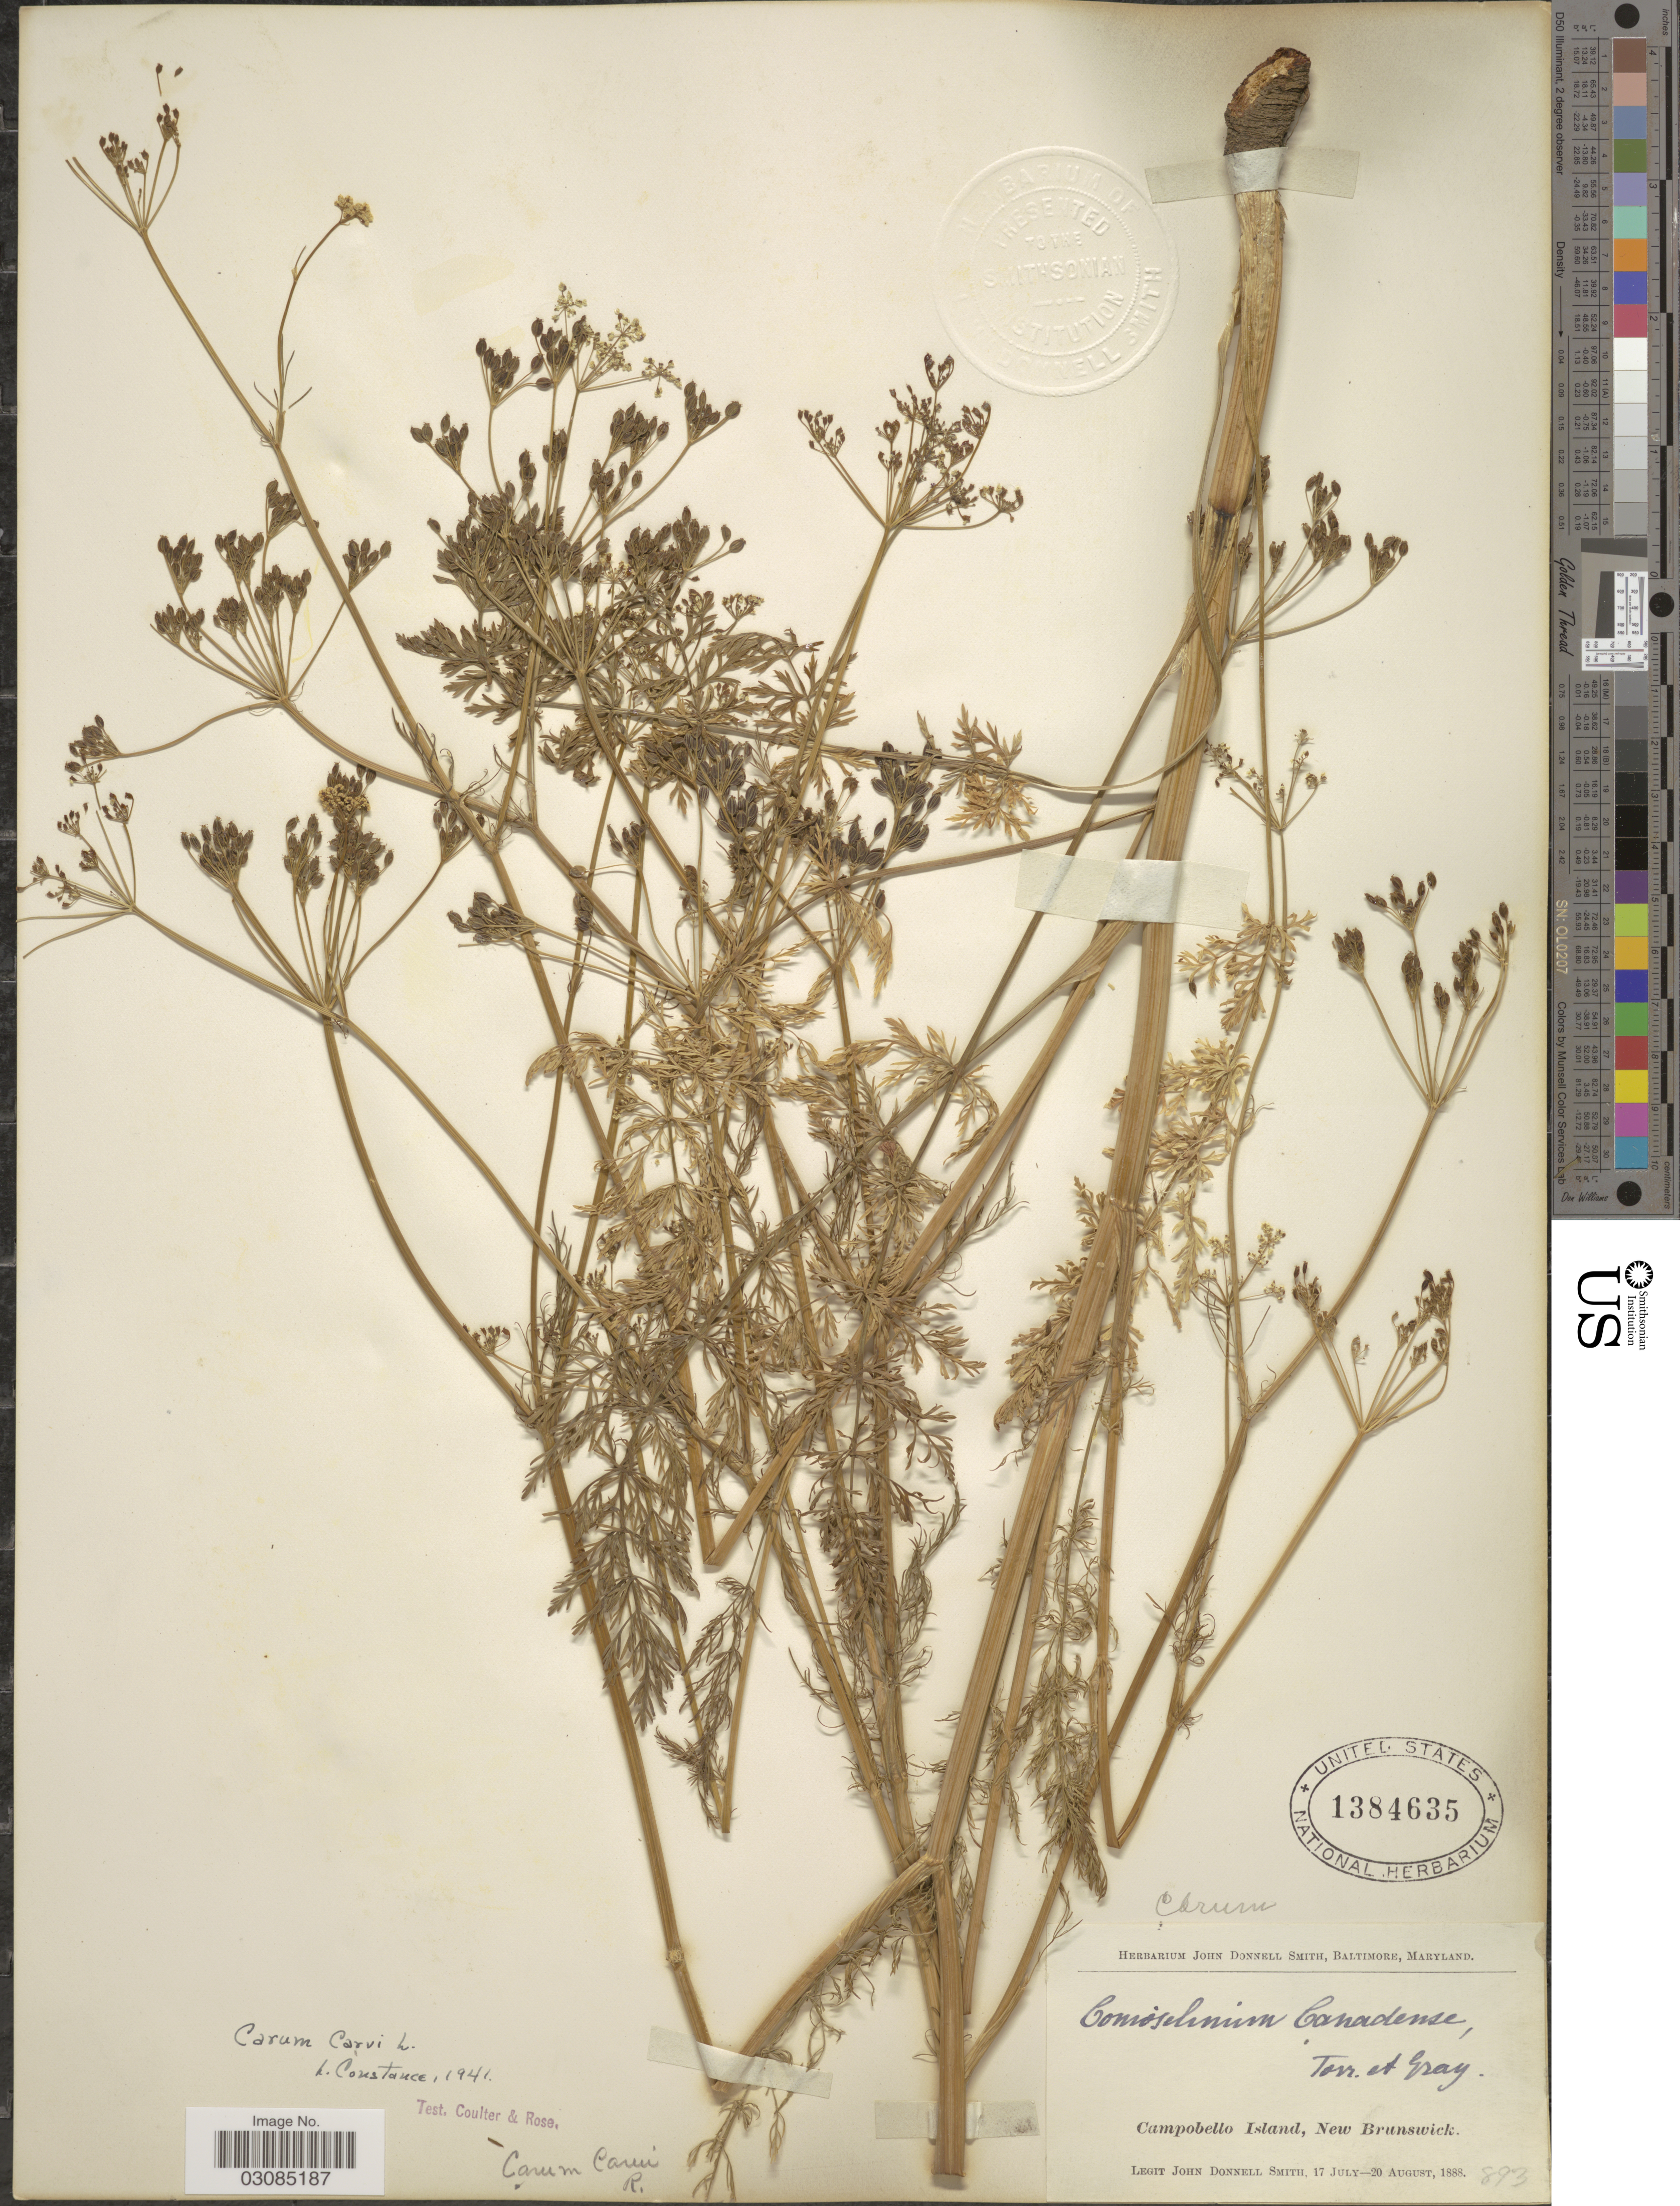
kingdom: Plantae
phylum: Tracheophyta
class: Magnoliopsida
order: Apiales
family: Apiaceae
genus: Carum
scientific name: Carum carvi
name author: L.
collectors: J. Donnell Smith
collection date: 1888-07-17/1888-08-20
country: Canada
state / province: New Brunswick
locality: Campobello Island.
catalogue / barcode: US 1384635